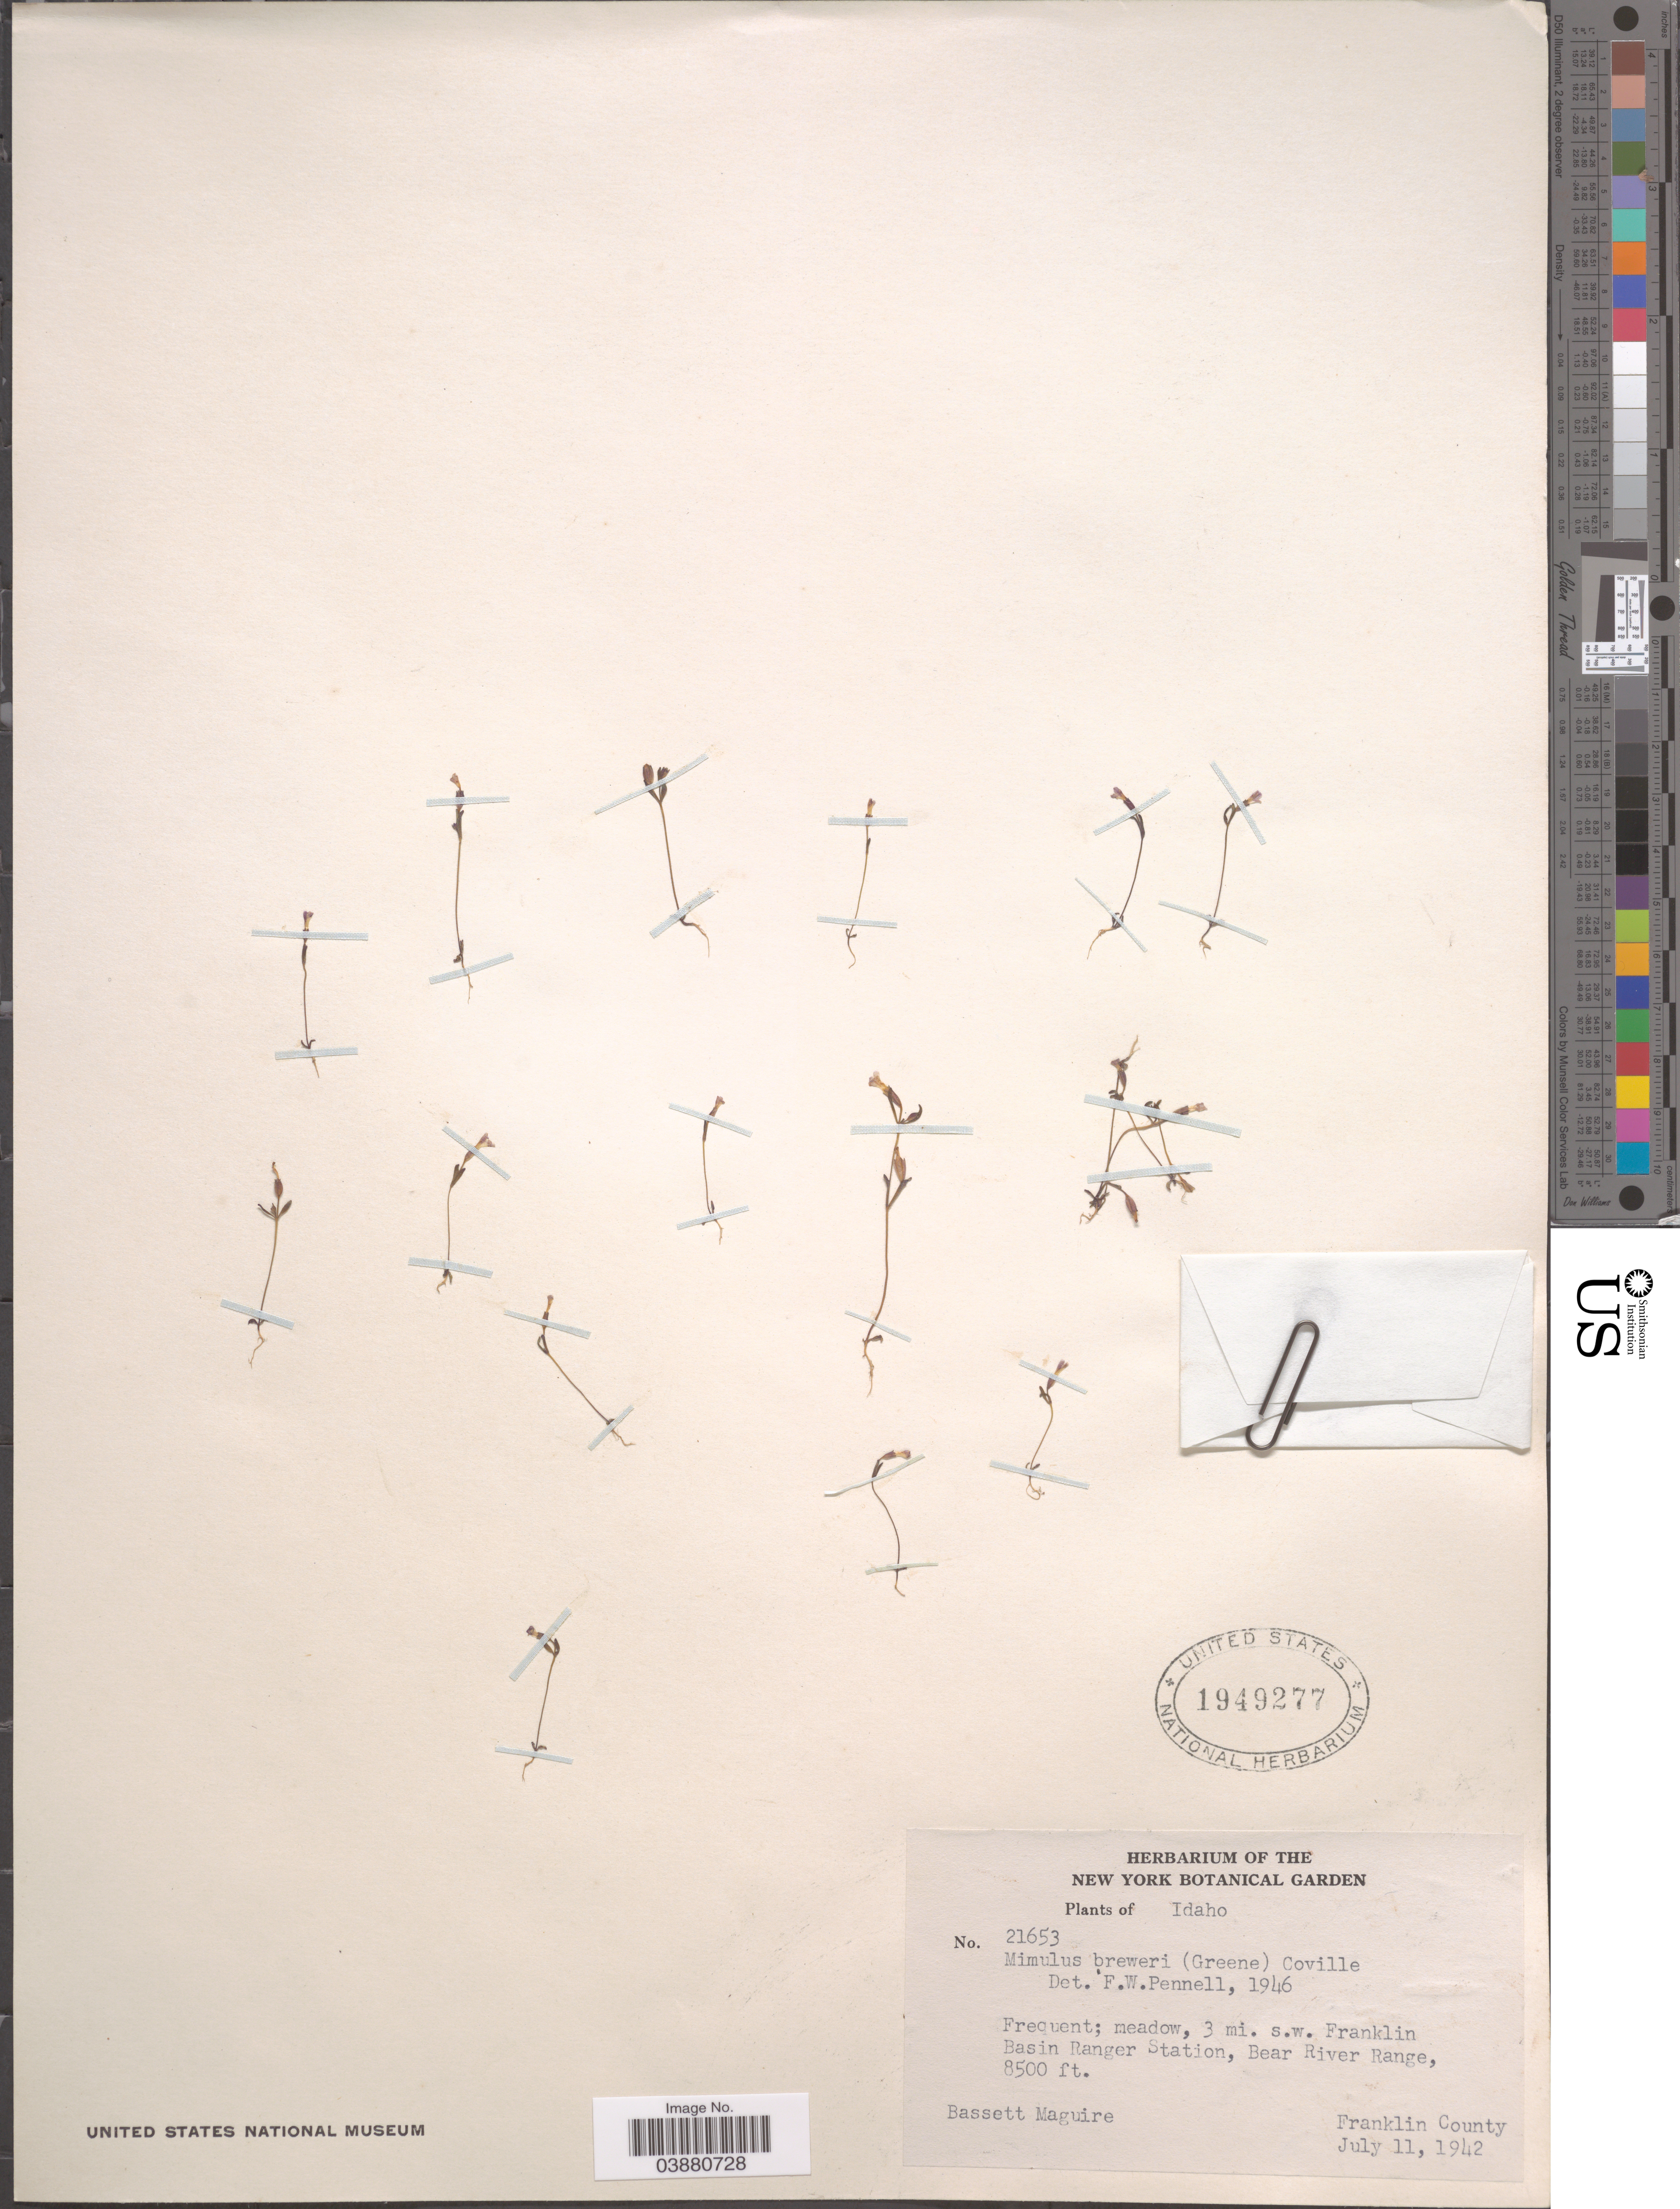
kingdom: Plantae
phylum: Tracheophyta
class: Magnoliopsida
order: Lamiales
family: Phrymaceae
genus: Mimulus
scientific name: Mimulus breweri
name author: (Greene) Coville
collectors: B. Maguire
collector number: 21653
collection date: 1942-07-11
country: United States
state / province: Idaho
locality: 3 mi. s.w. Franklin Basin Ranger Station, Bear River Range, Franklin County.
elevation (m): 2591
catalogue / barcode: US 1949277